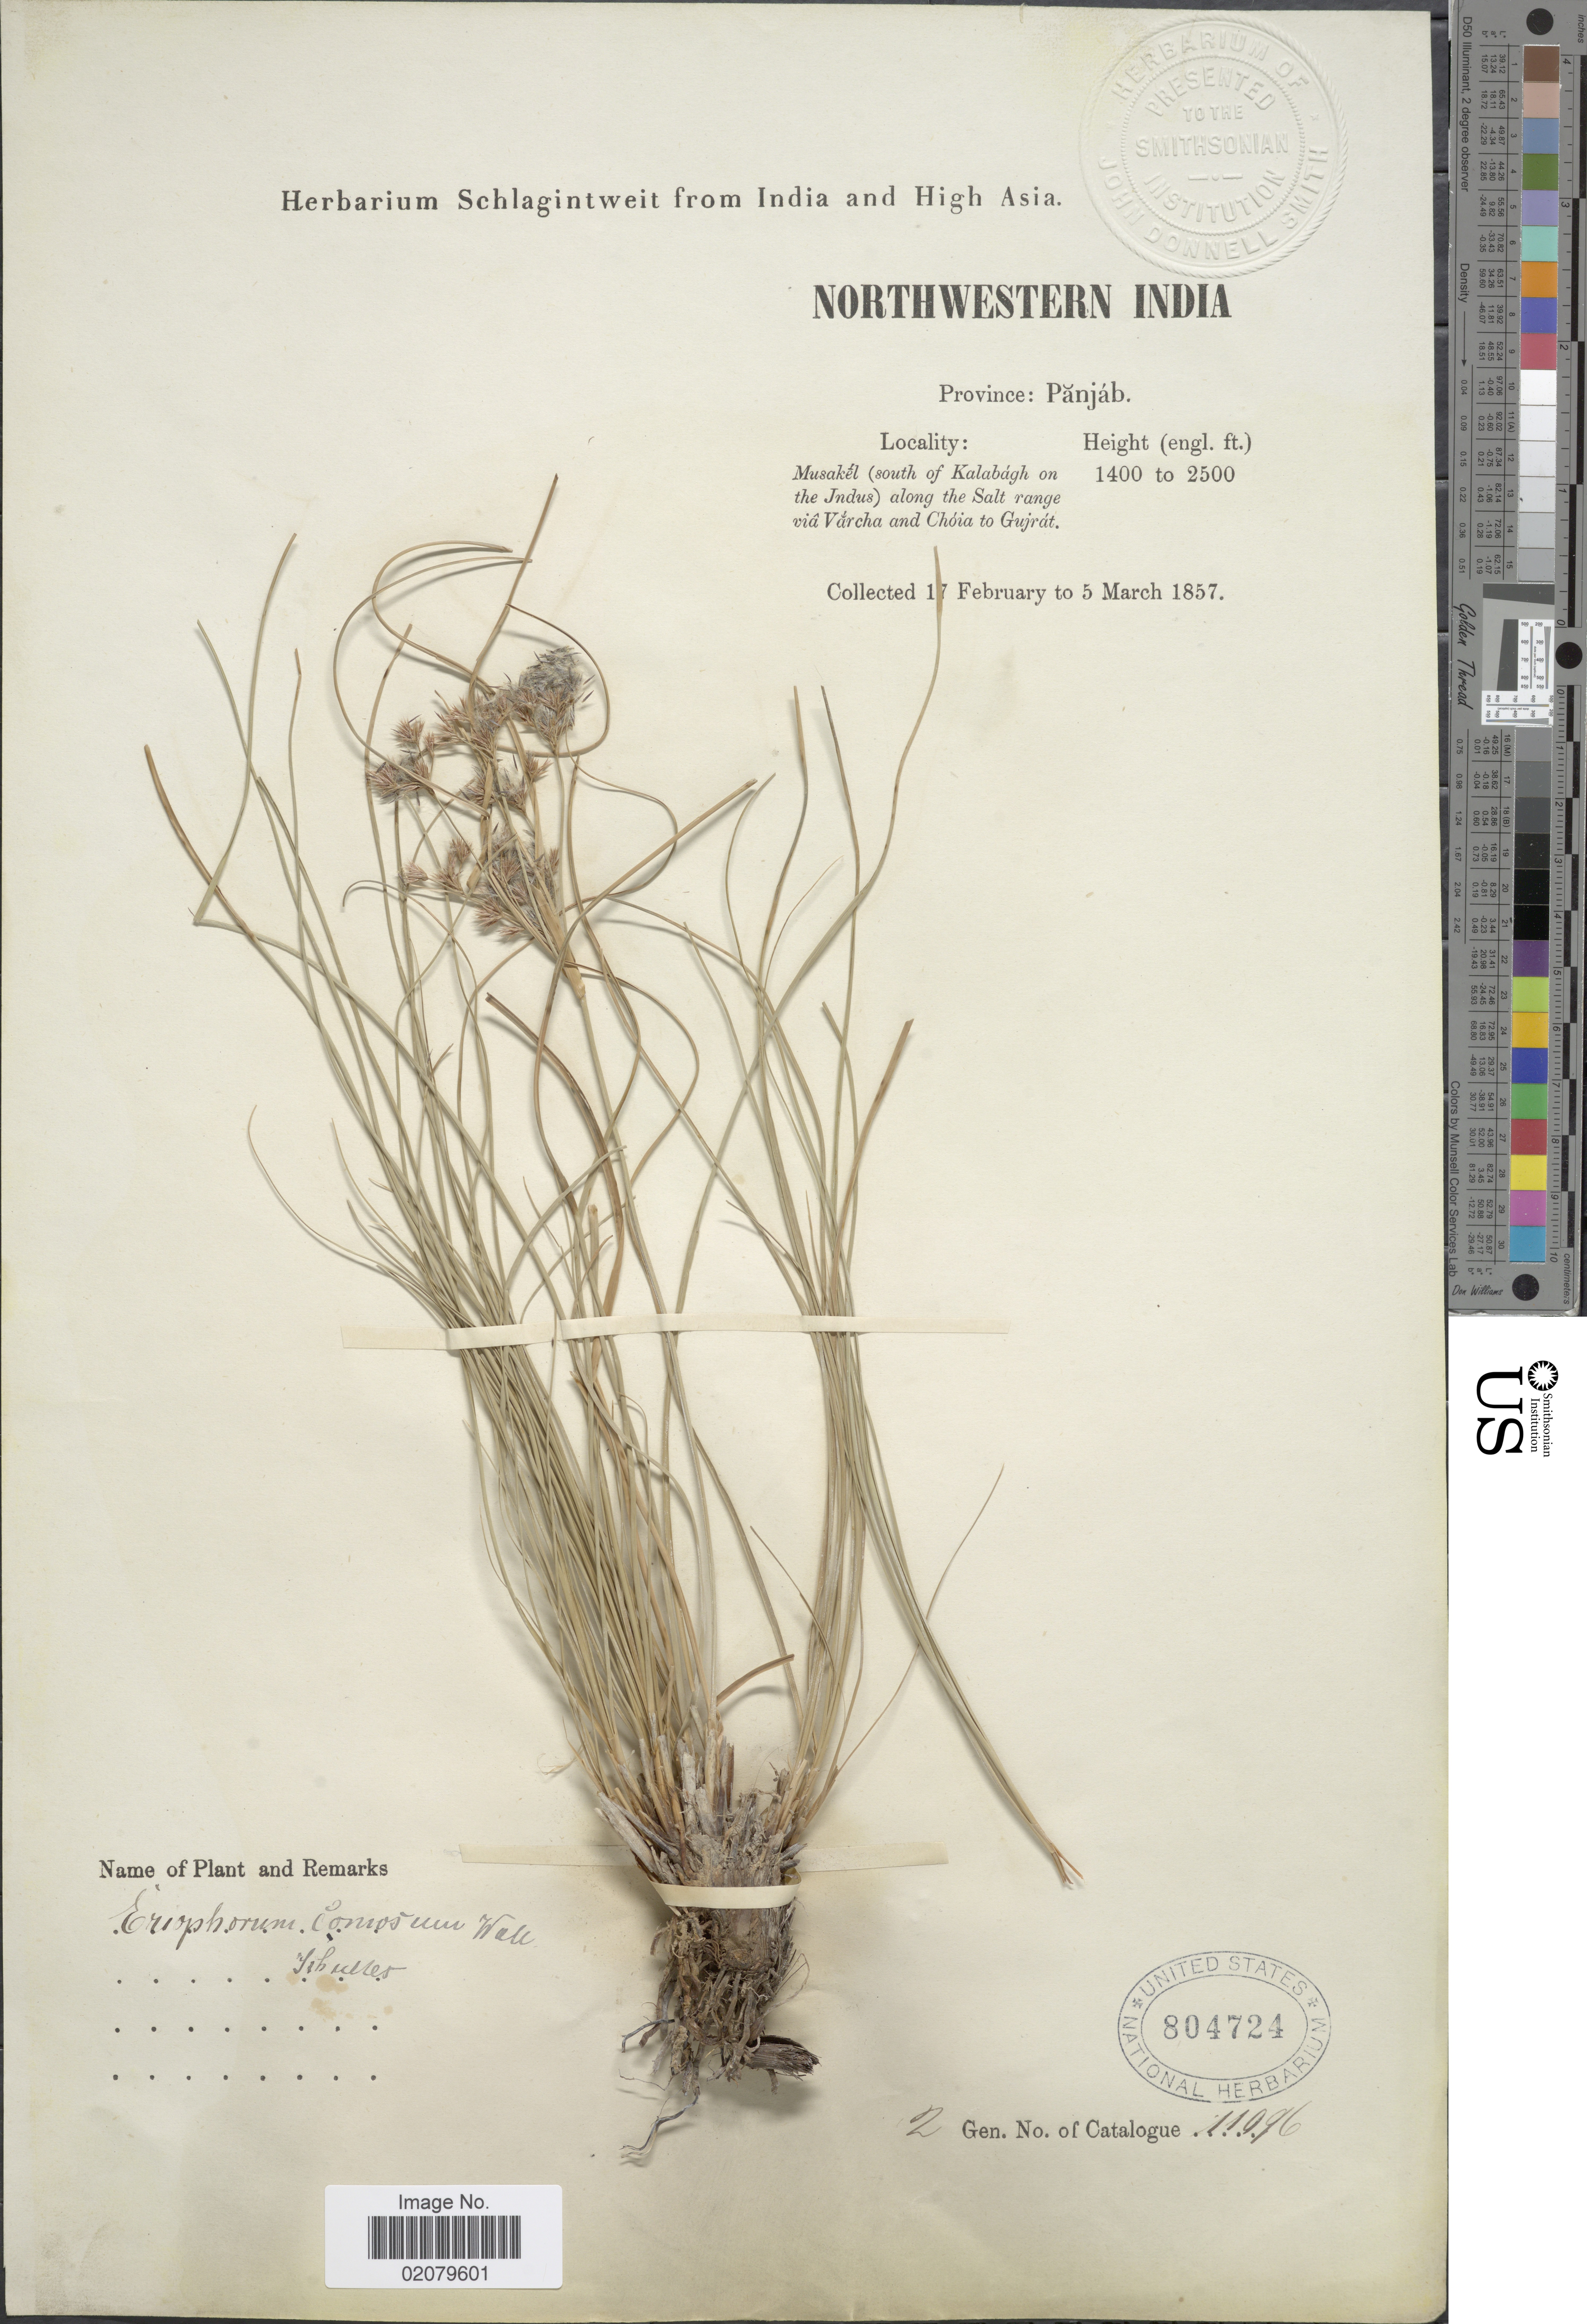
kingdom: Plantae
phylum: Tracheophyta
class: Liliopsida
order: Poales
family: Cyperaceae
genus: Erioscirpus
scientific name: Erioscirpus comosus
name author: (Wall.) Palla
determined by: Strong, Mark T., (BOT), Smithsonian Institution - National Museum of Natural History (UNITED STATES)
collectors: ex herb. Schlagintweit from India and High Asia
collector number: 11096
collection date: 1857-02-17/1857-03-05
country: India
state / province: Punjab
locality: Northwestern India, Province Punjab, Musakel (south of Kalabagh on the Judus) along the Salt range via Varcha and Choia to Gurjat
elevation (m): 427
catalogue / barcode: US 804724